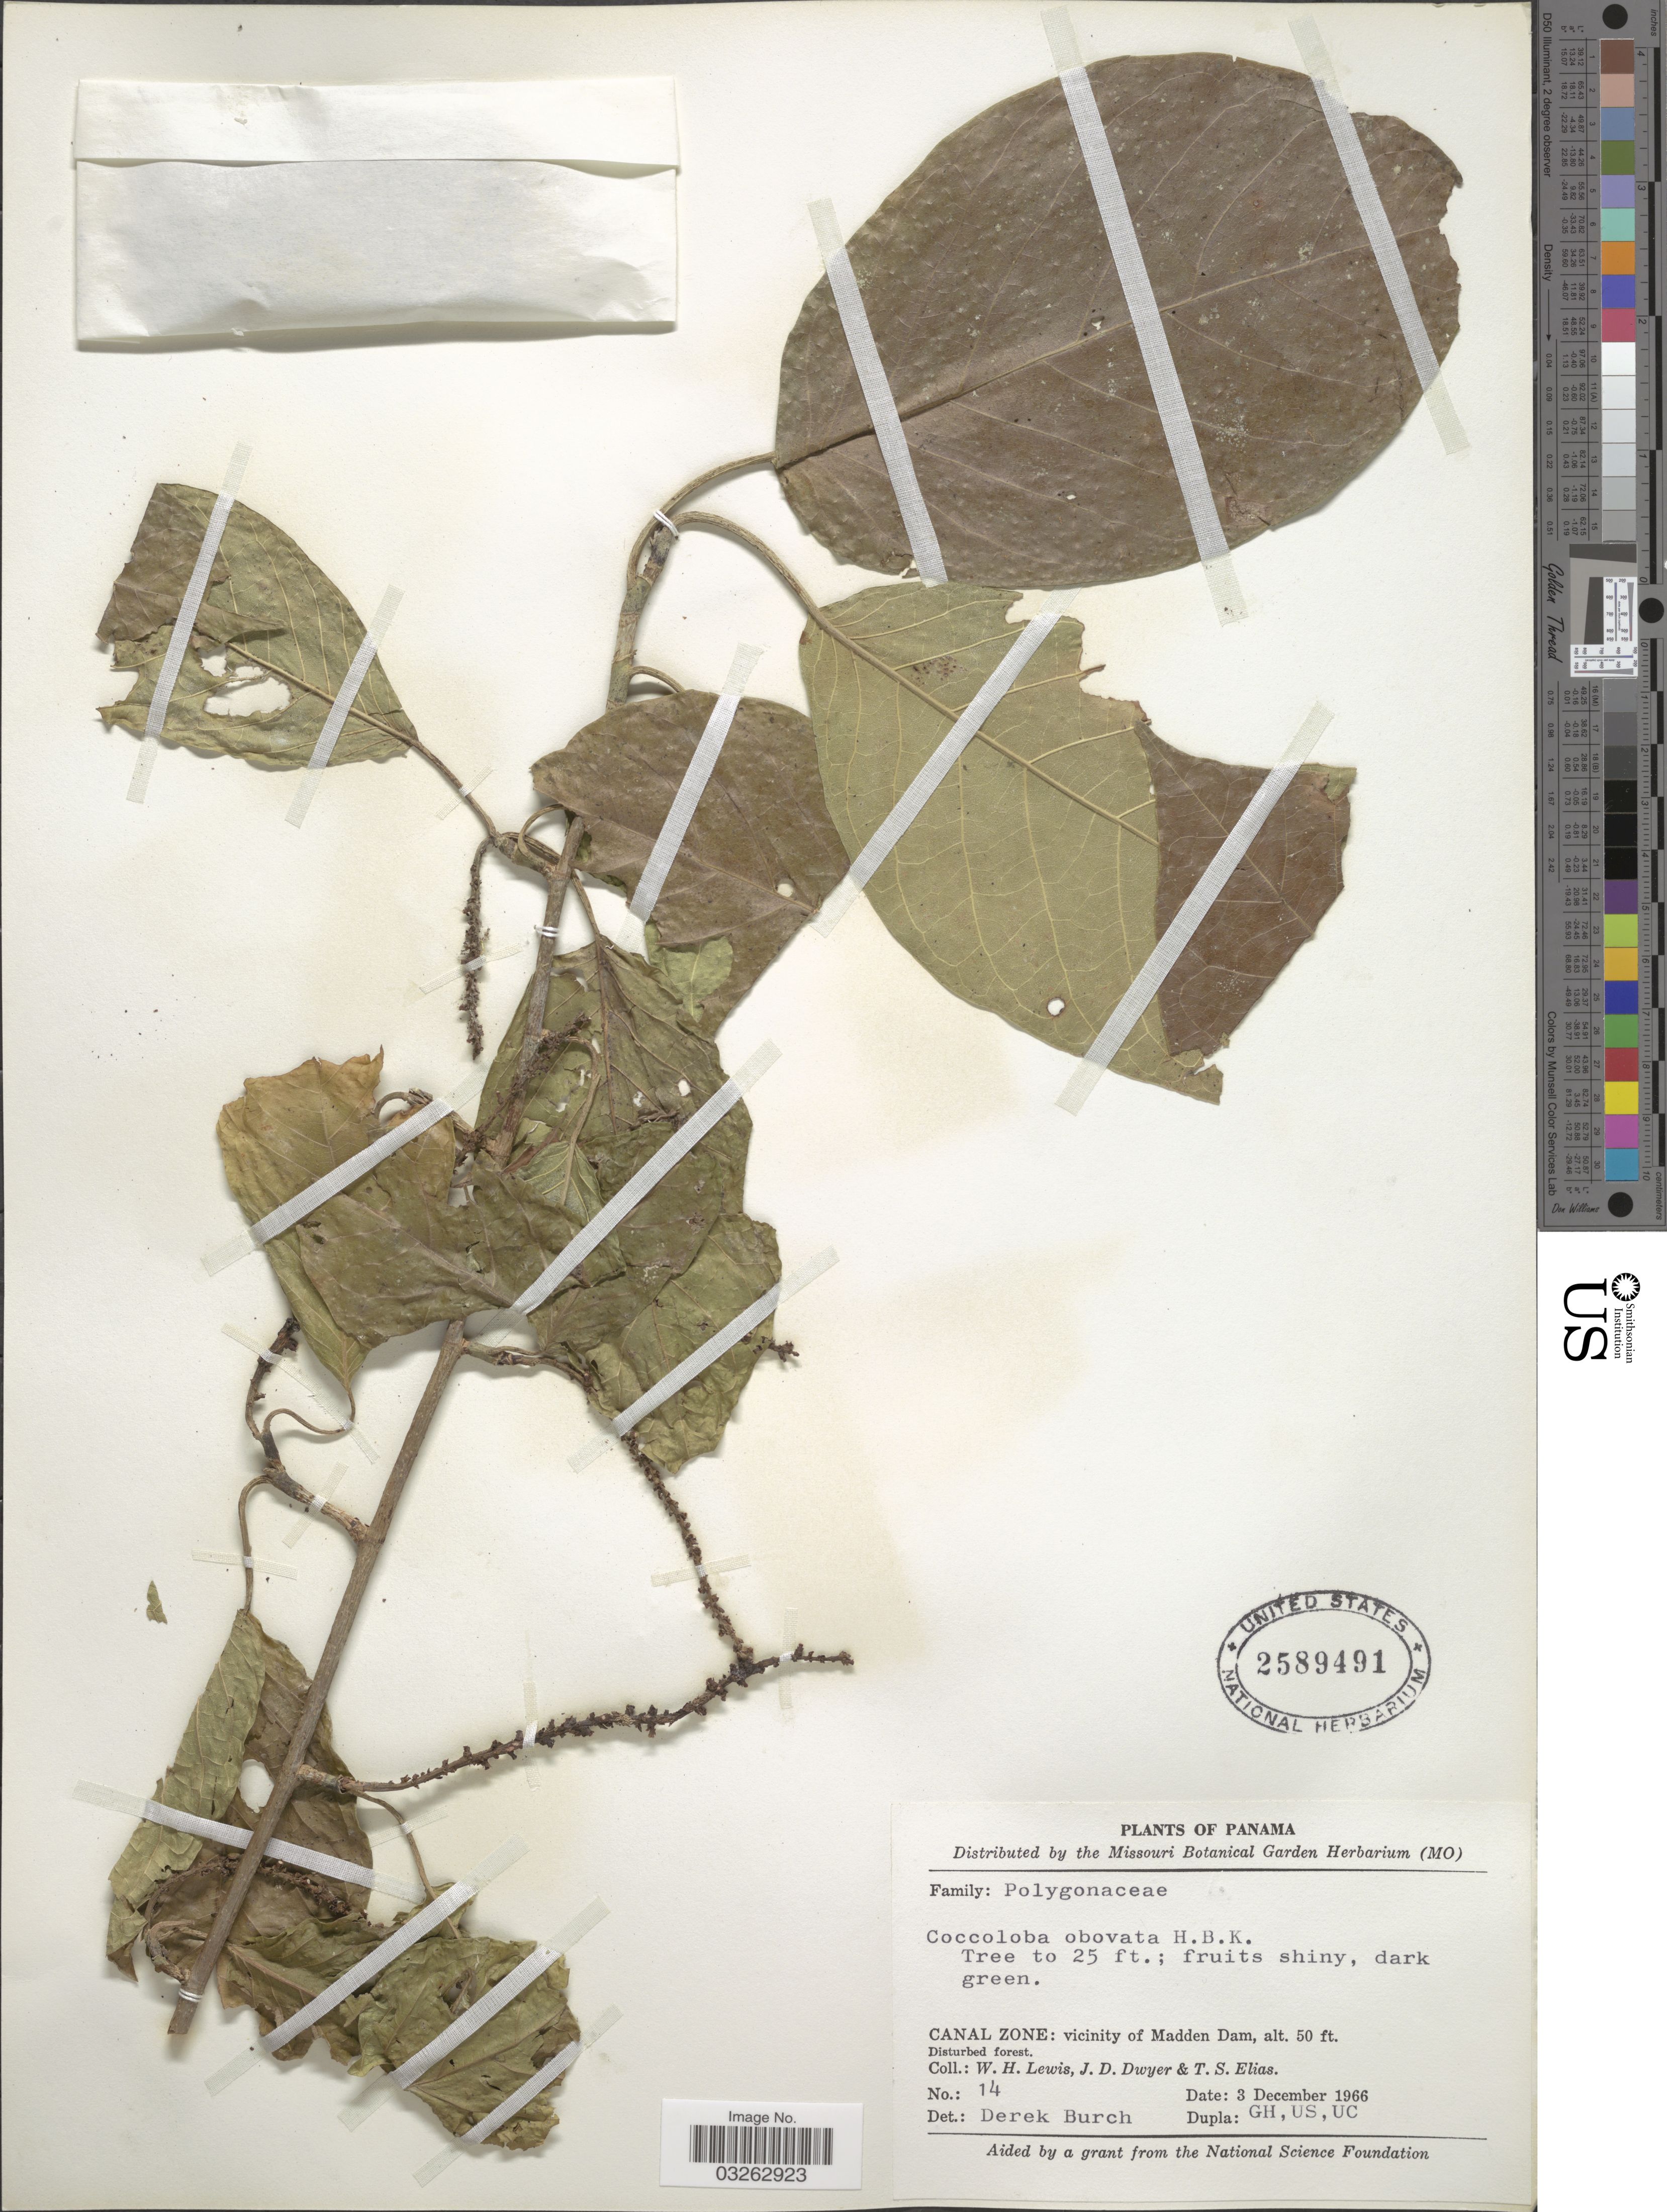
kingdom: Plantae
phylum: Tracheophyta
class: Magnoliopsida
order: Caryophyllales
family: Polygonaceae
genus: Coccoloba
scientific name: Coccoloba obovata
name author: Kunth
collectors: W. H. Lewis, J. D. Dwyer & T. S. Elias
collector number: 14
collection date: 1966-12-03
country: Panama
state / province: Colón / Panamá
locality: Canal Zone: vicinity of Madden Dam.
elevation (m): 15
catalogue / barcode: US 2589491